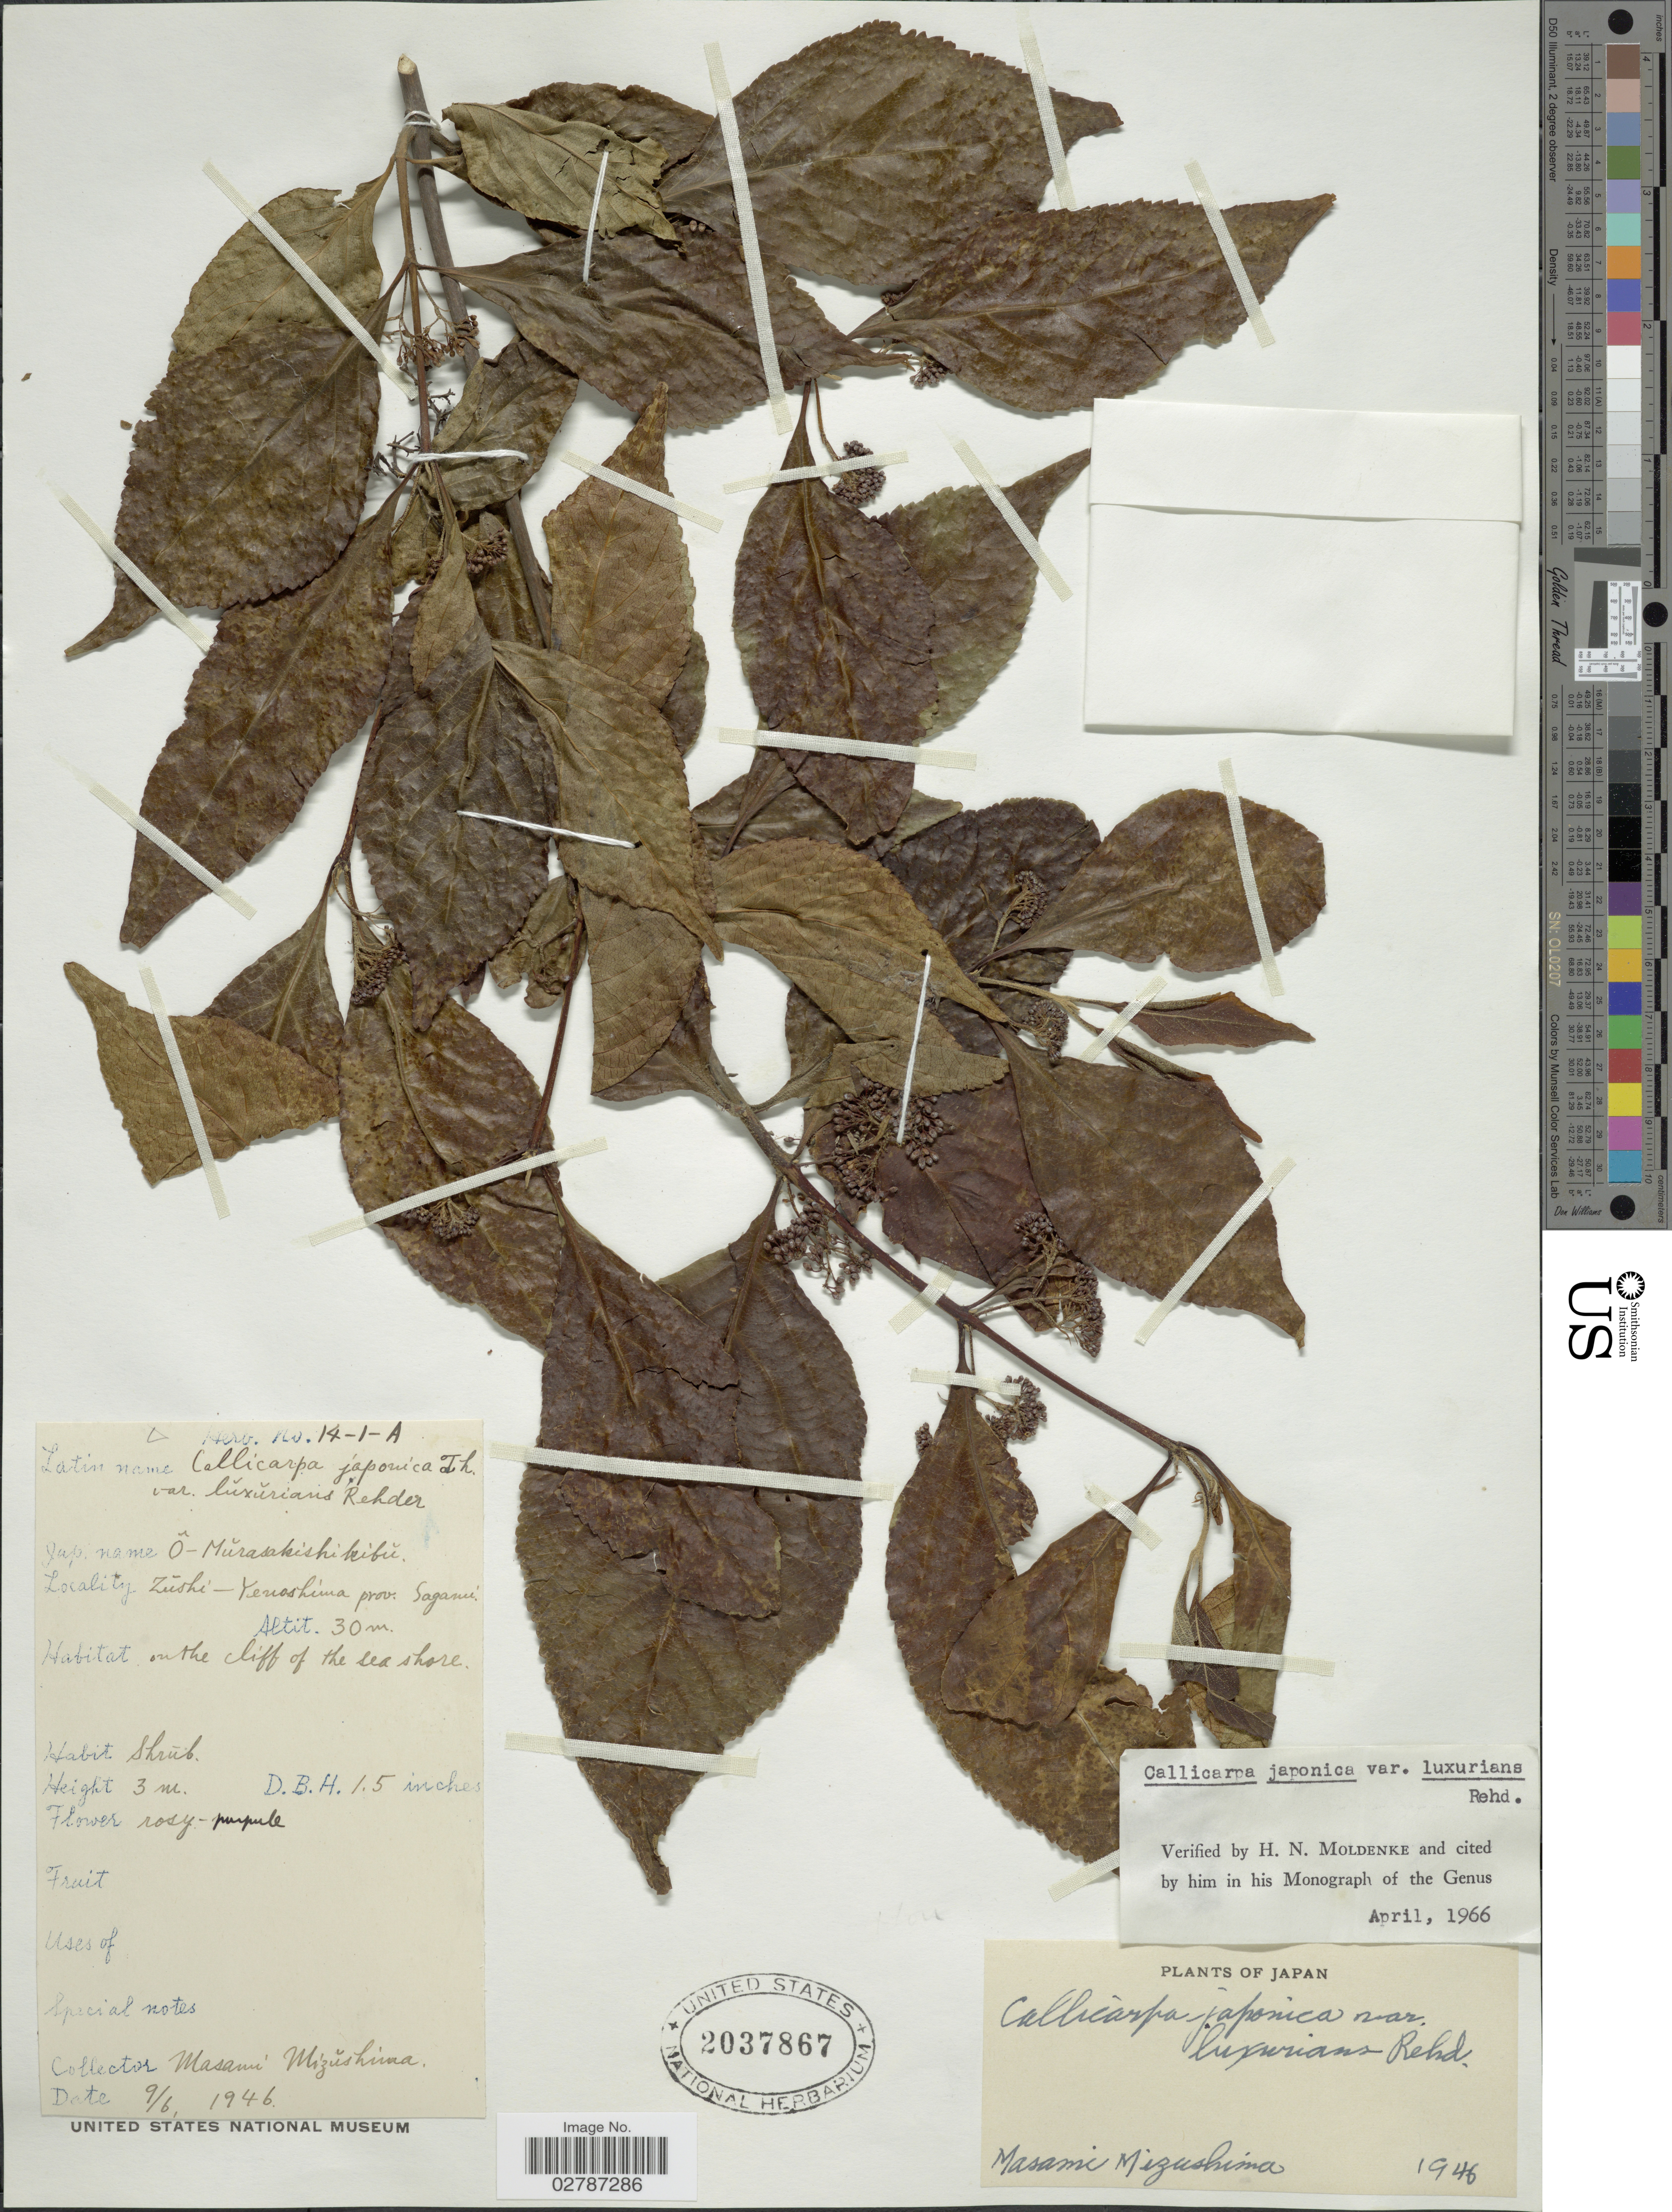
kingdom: Plantae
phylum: Tracheophyta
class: Magnoliopsida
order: Lamiales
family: Lamiaceae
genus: Callicarpa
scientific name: Callicarpa japonica var. luxurians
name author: Rehder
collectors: M. Mizushima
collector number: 14-1-A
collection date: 1946-09-06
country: Japan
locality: Zûshi-Yenoshima prov. Sagami. On the cliff of the sea shore.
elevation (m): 30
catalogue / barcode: US 2037867